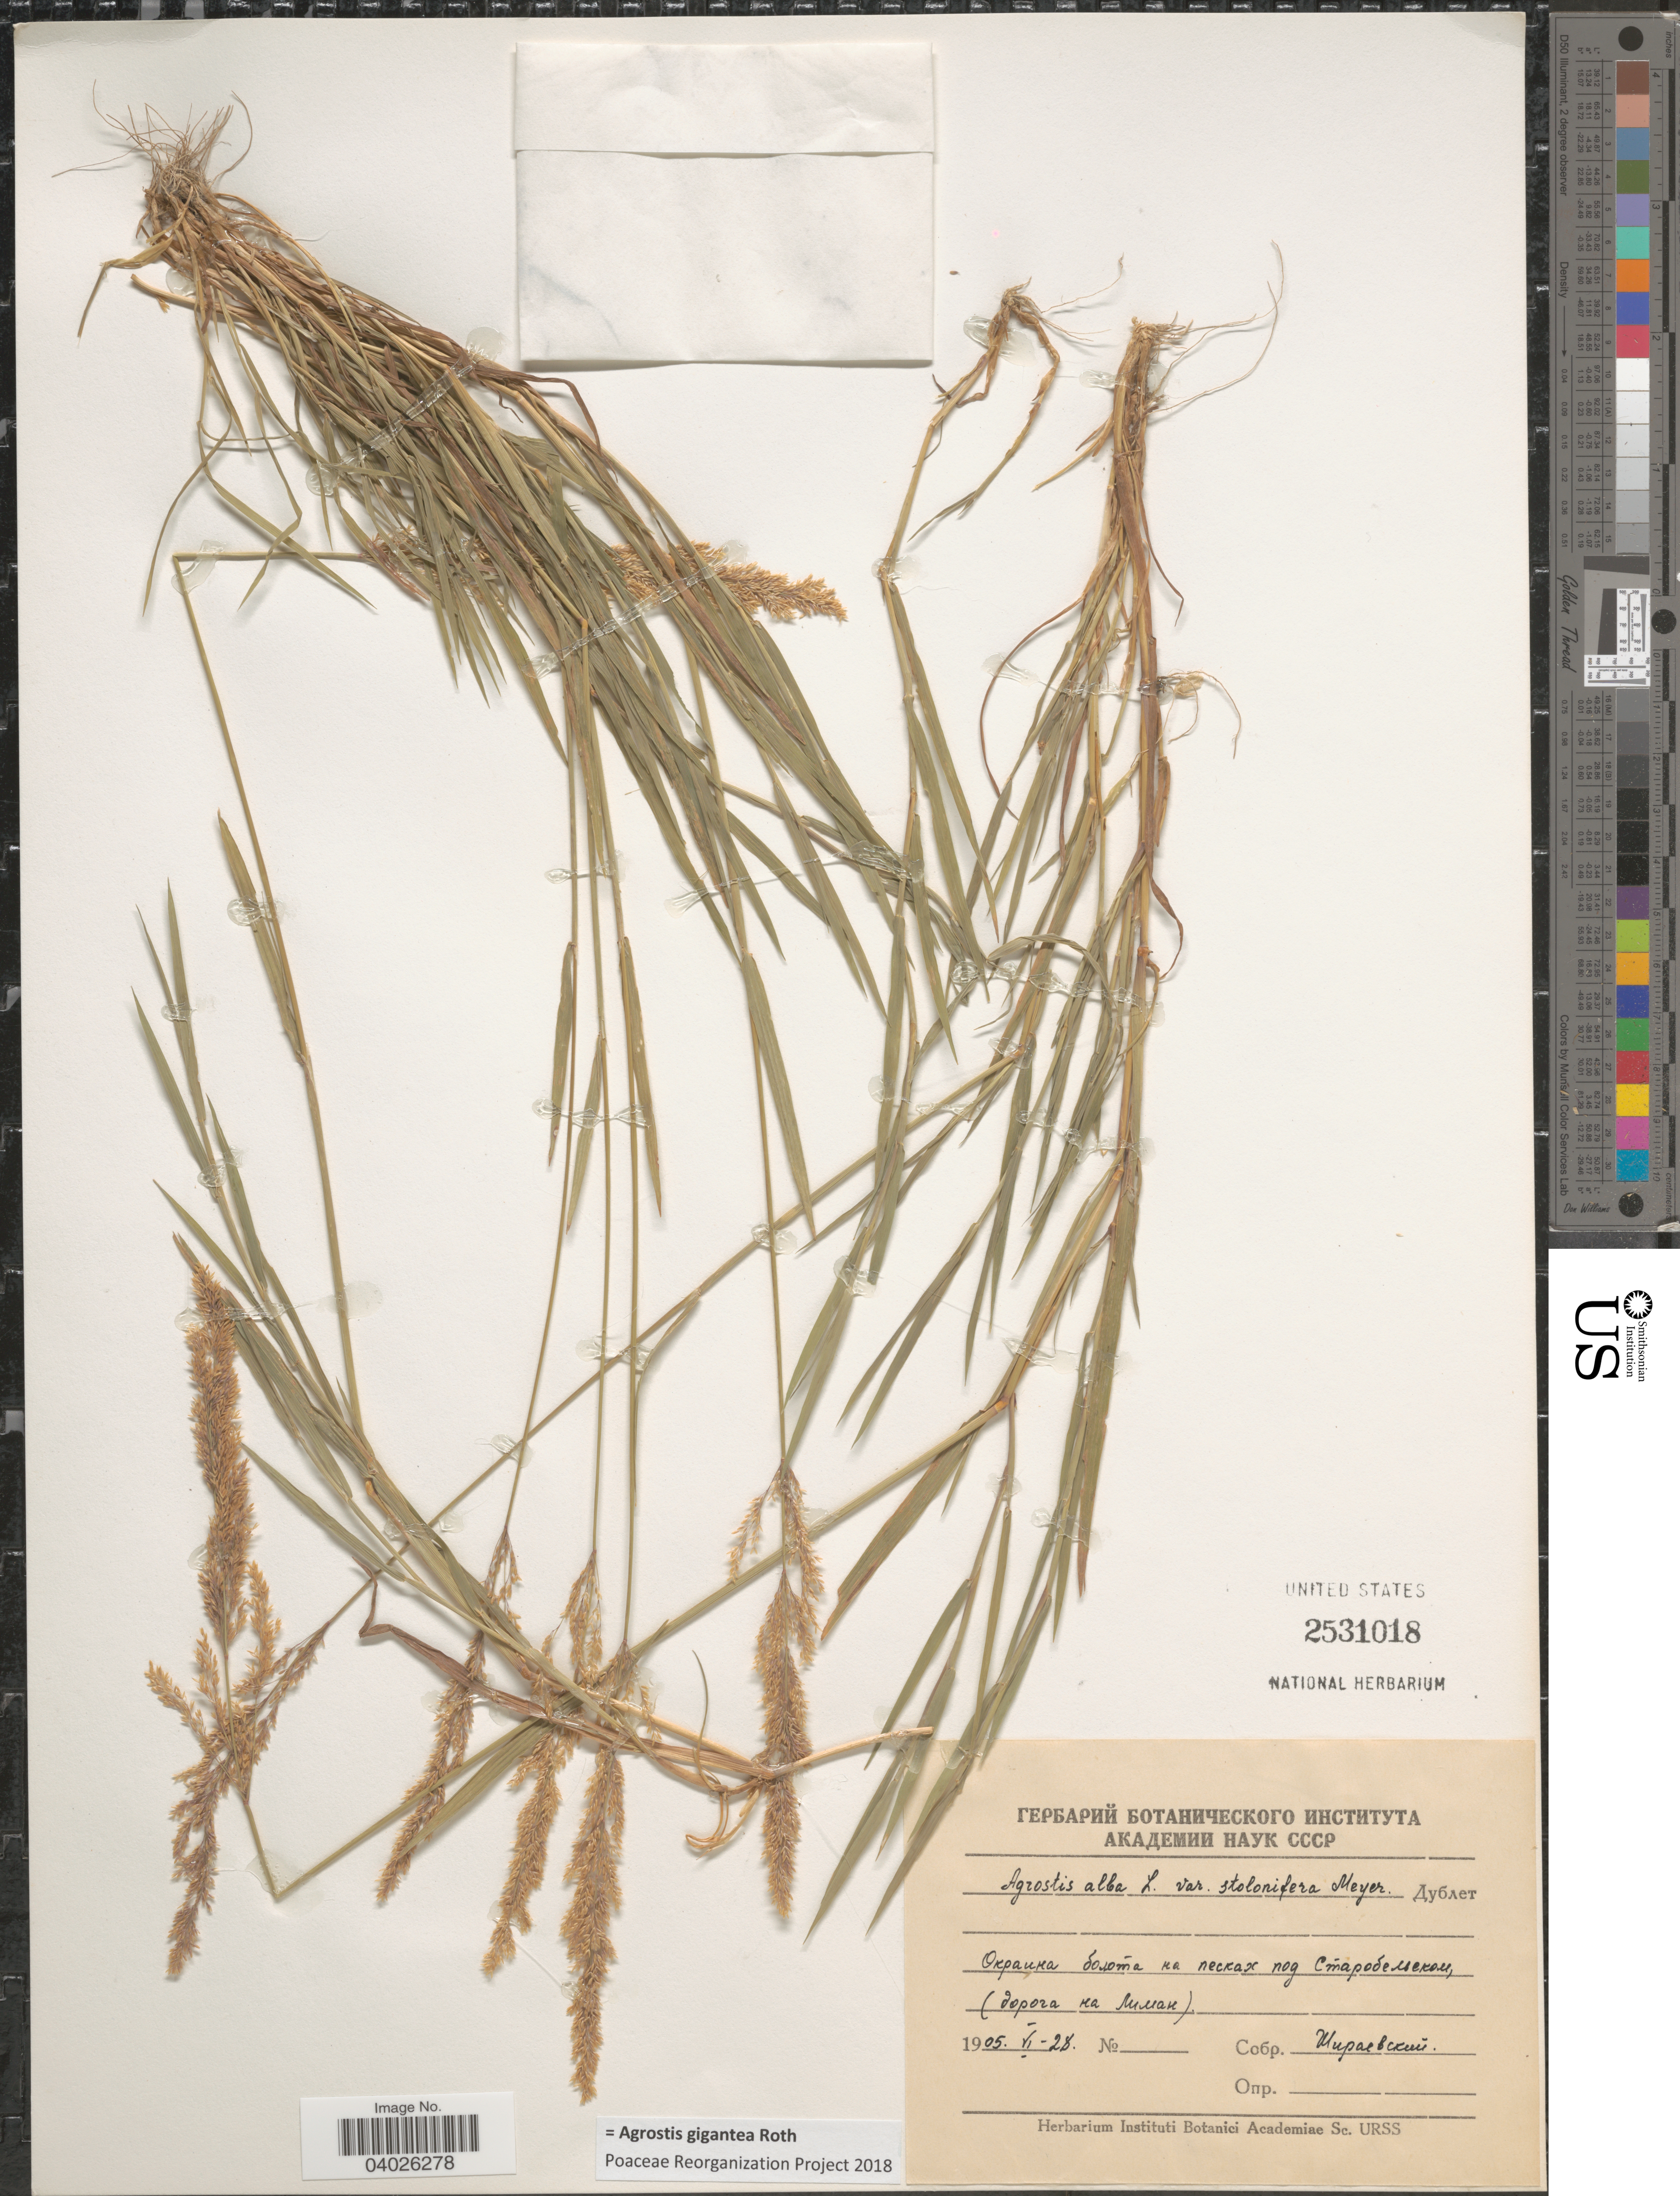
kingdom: Plantae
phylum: Tracheophyta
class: Liliopsida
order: Poales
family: Poaceae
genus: Agrostis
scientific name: Agrostis gigantea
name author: Roth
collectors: Shiraevskiy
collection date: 1905-06-28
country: Ukraine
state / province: Luhans'k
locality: Near Starobelsk, road to Liman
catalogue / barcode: US 2531018